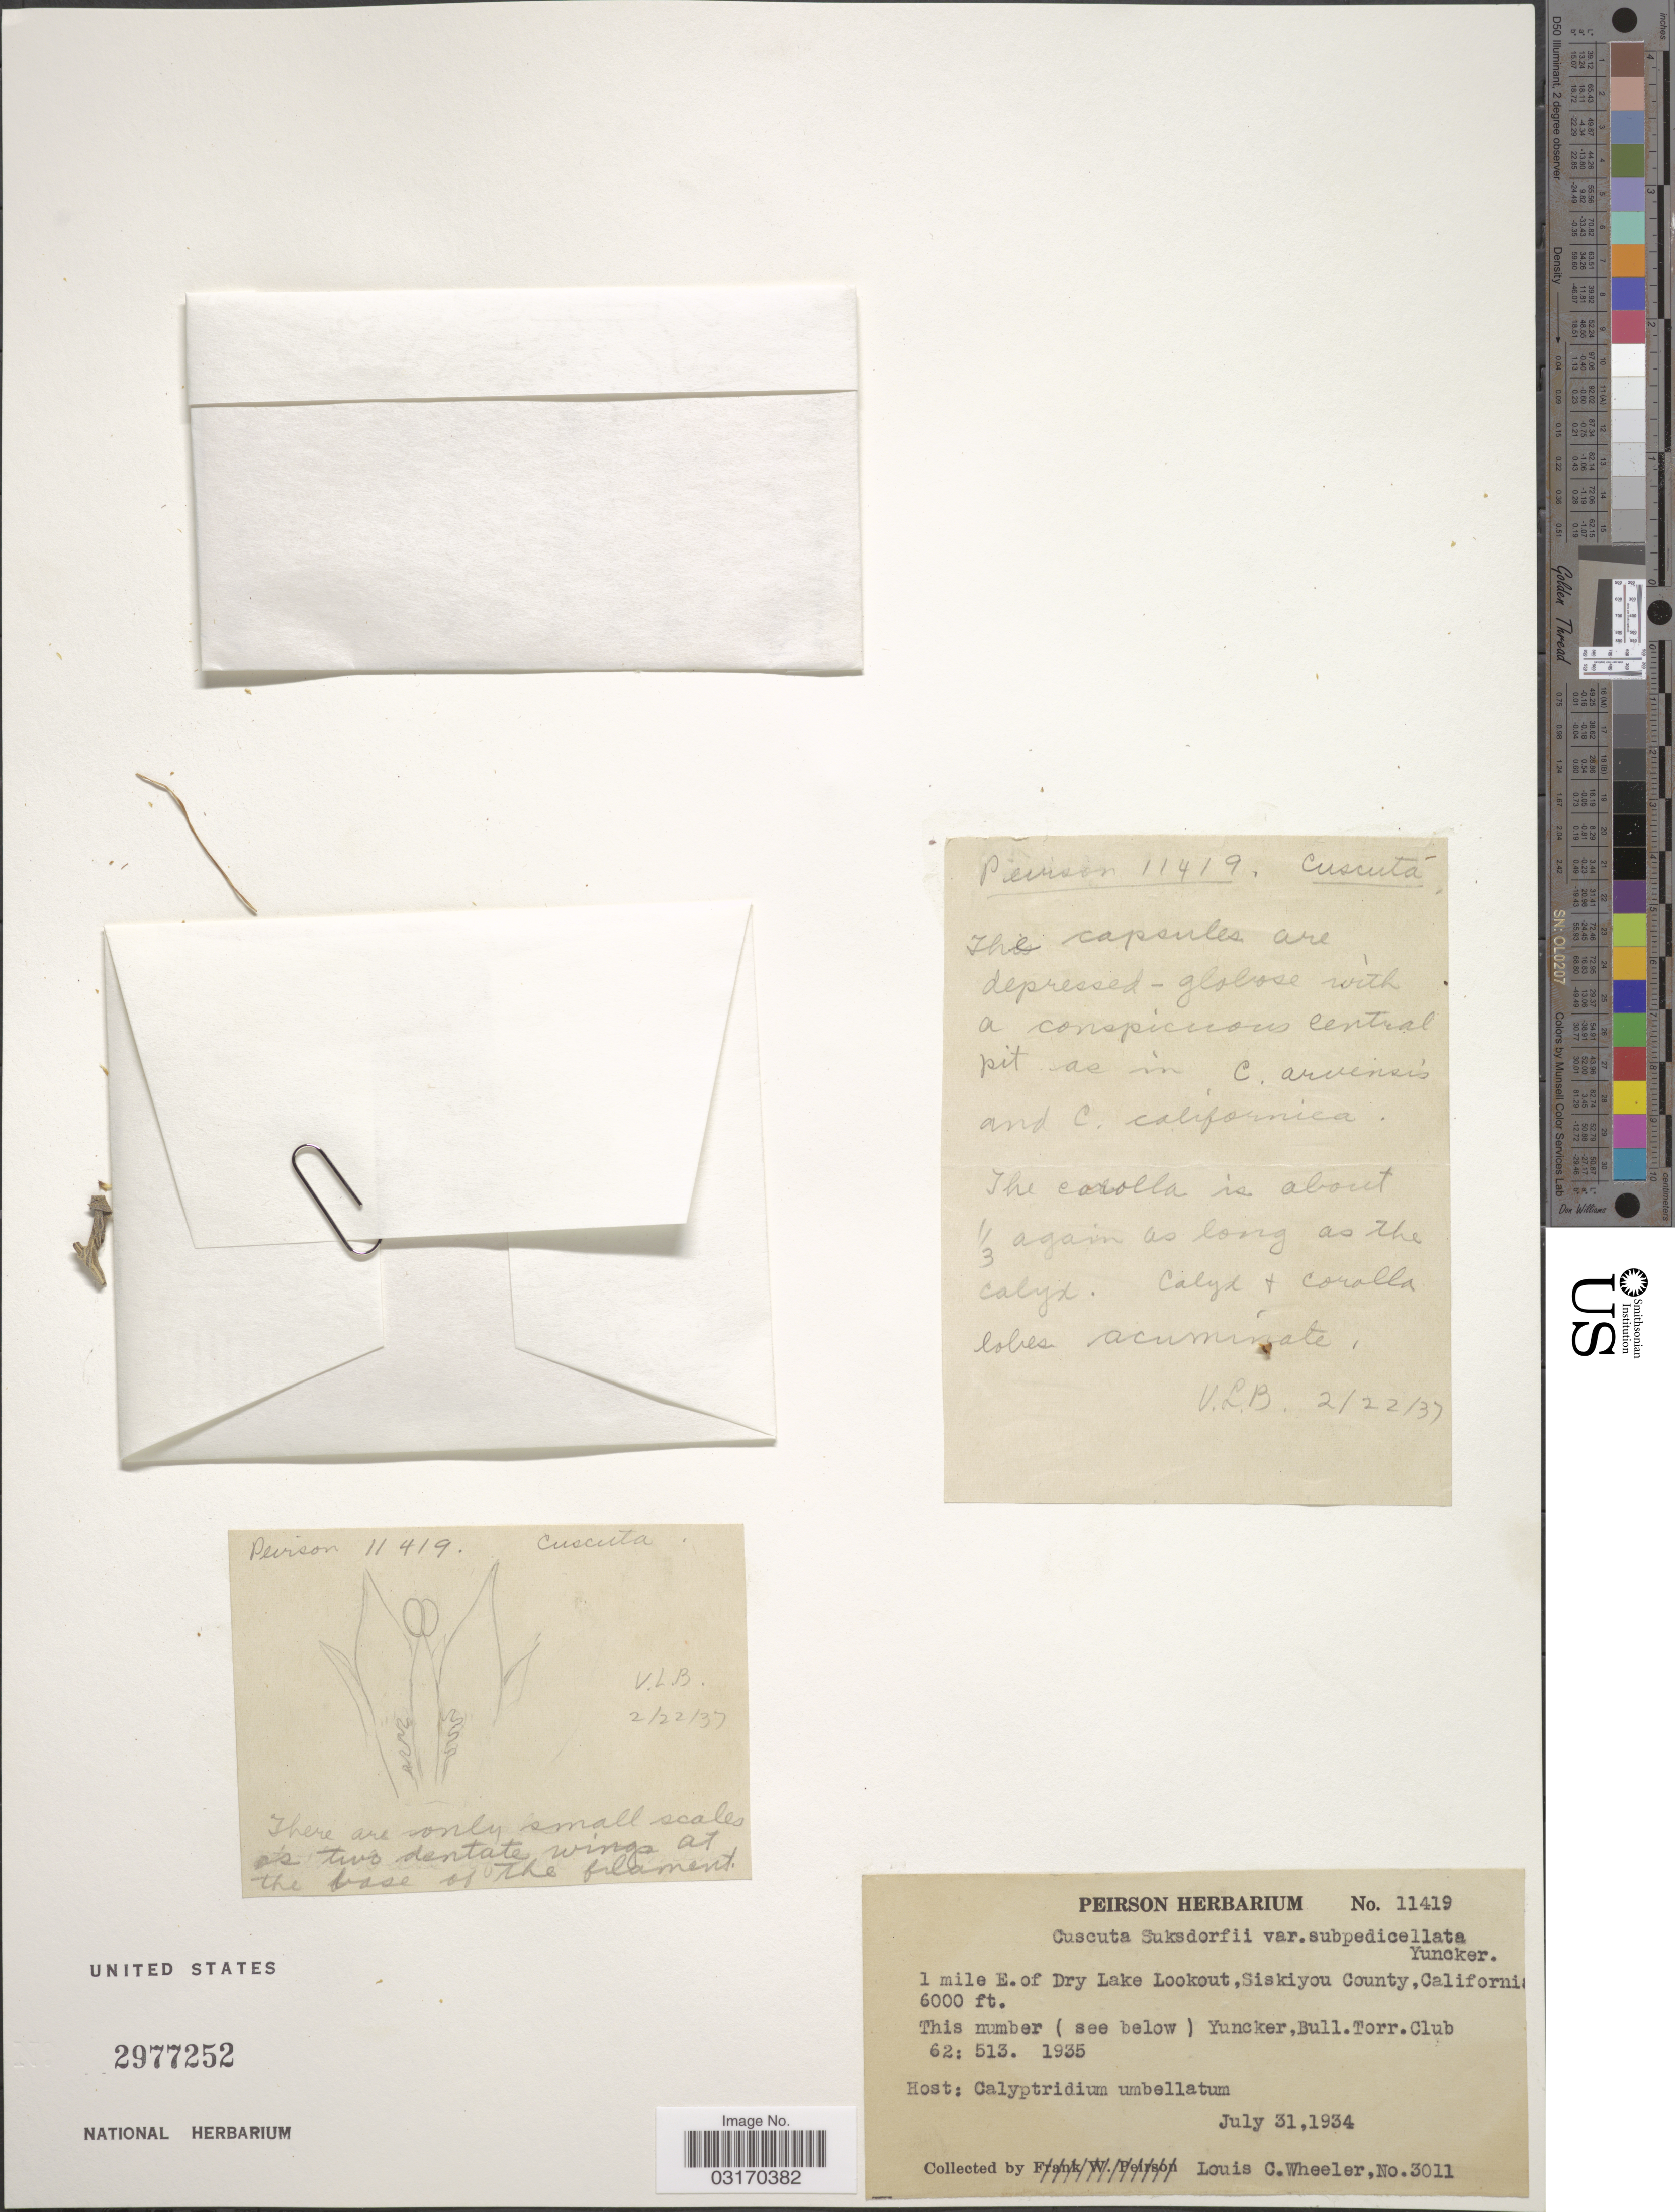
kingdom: Plantae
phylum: Tracheophyta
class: Magnoliopsida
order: Solanales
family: Convolvulaceae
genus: Cuscuta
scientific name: Cuscuta subinclusa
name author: Durand & Hilg.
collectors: L. C. Wheeler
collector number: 3011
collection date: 1934-07-31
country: United States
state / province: California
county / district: Siskiyou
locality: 1 mile E. of Dry Lake Lookout, Siskiyou County.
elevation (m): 1829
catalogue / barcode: US 2977252